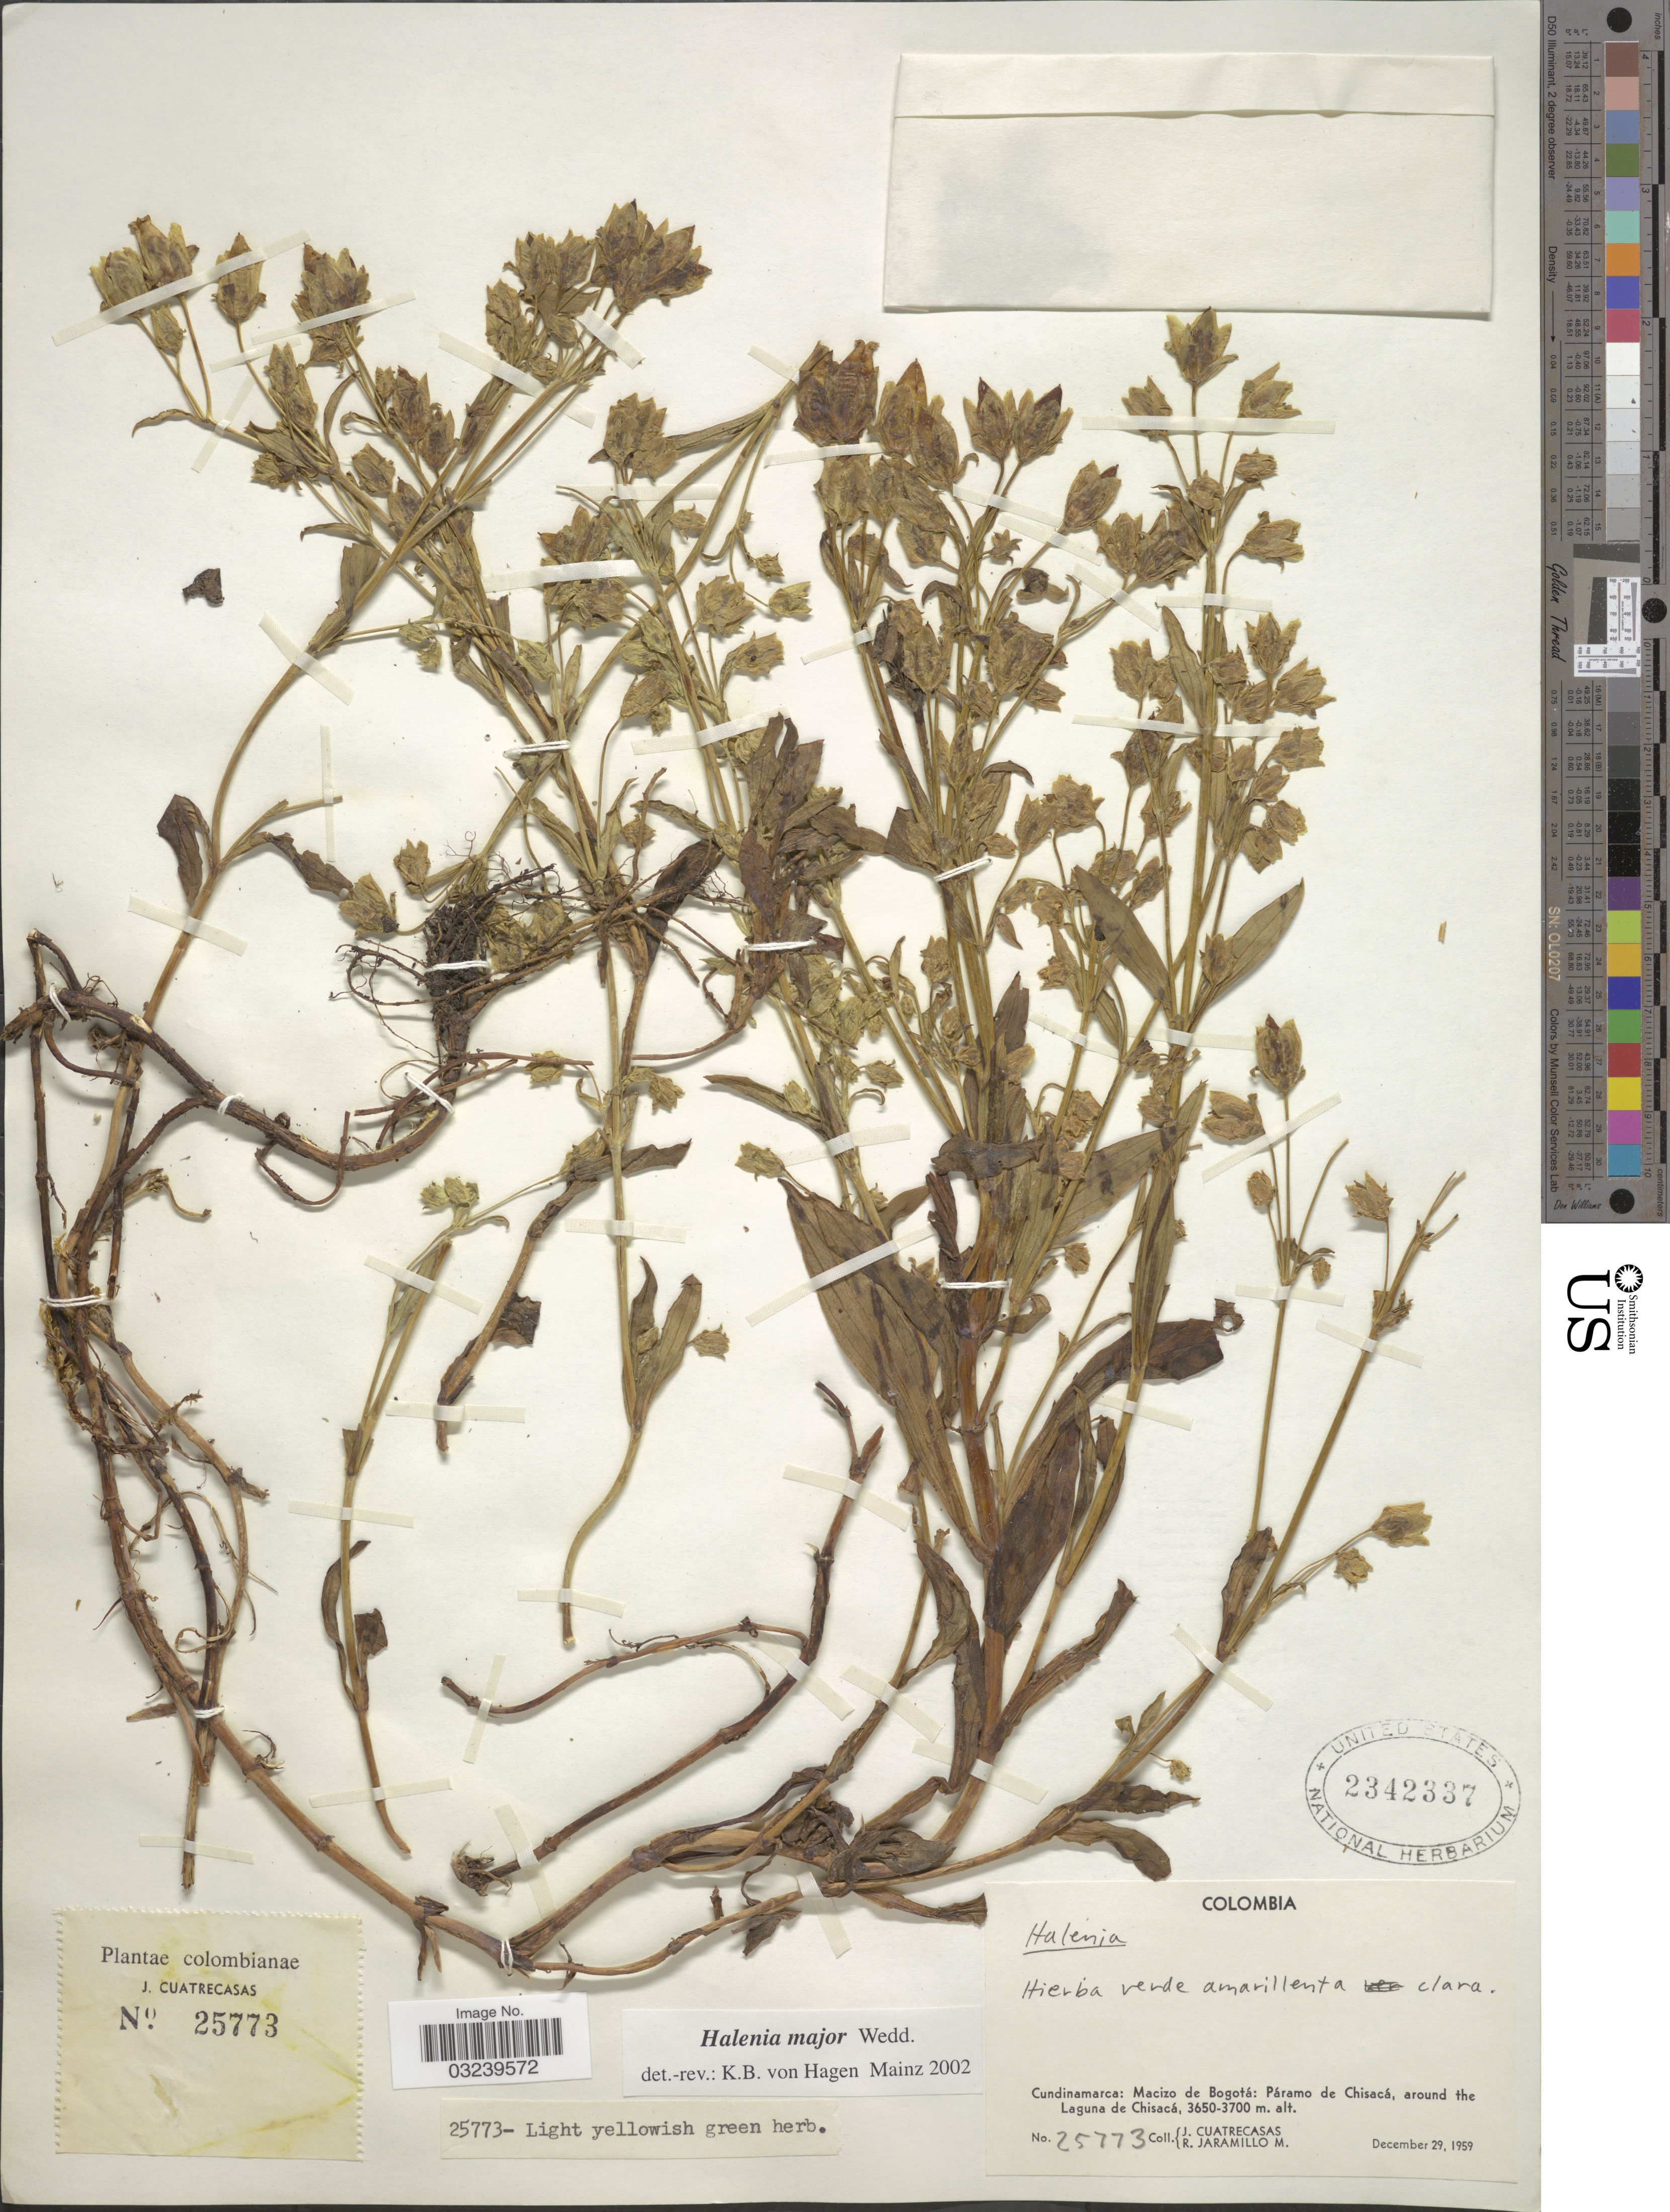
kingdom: Plantae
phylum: Tracheophyta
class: Magnoliopsida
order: Gentianales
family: Gentianaceae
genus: Halenia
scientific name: Halenia major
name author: Wedd.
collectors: J. Cuatrecasas & R. Jaramillo M.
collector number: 25773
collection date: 1959-12-29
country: Colombia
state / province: Cundinamarca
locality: Macizo de Bogotá: Páramo de Chisacá, around the Laguna de Chisacá.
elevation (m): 3650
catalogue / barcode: US 2342337